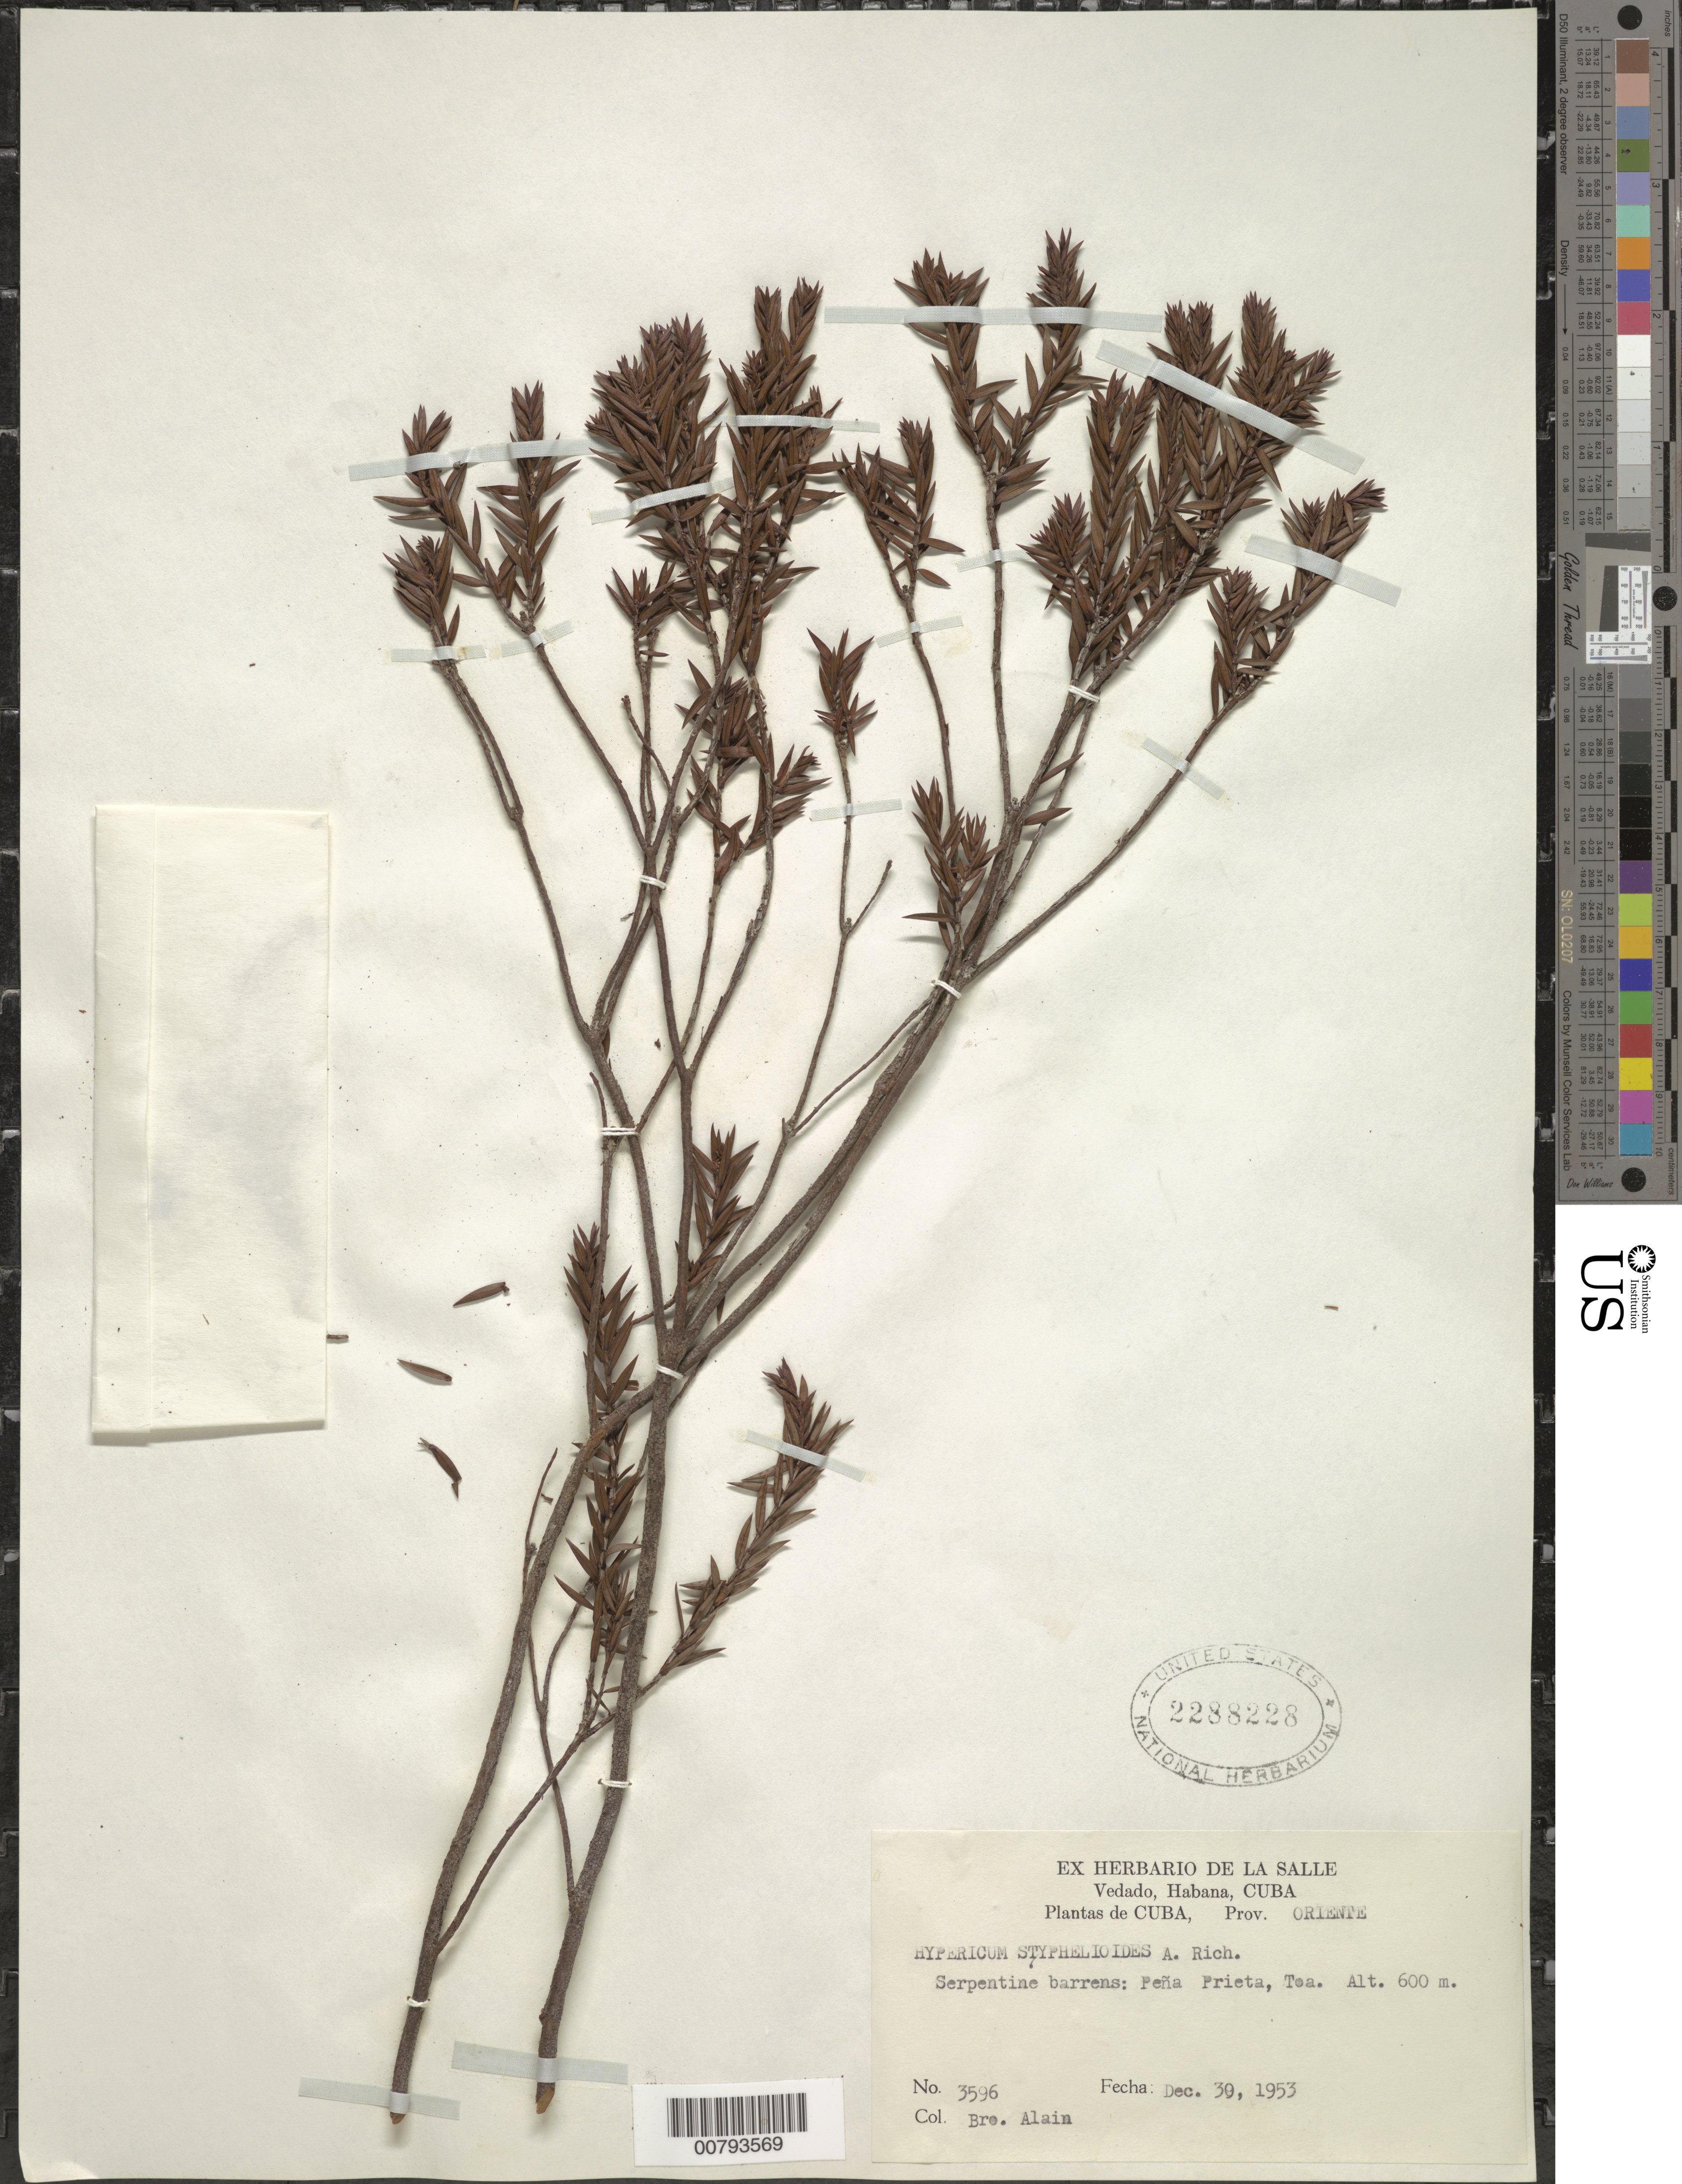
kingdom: Plantae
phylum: Tracheophyta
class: Magnoliopsida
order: Malpighiales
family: Hypericaceae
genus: Hypericum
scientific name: Hypericum styphelioides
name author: A. Rich.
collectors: A. H. Liogier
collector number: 3596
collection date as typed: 30 Dec 1953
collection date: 1953-12-30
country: Cuba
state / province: Oriente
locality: Feña Prieta, Toa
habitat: Serpentine barrens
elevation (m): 600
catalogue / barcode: US 2288228